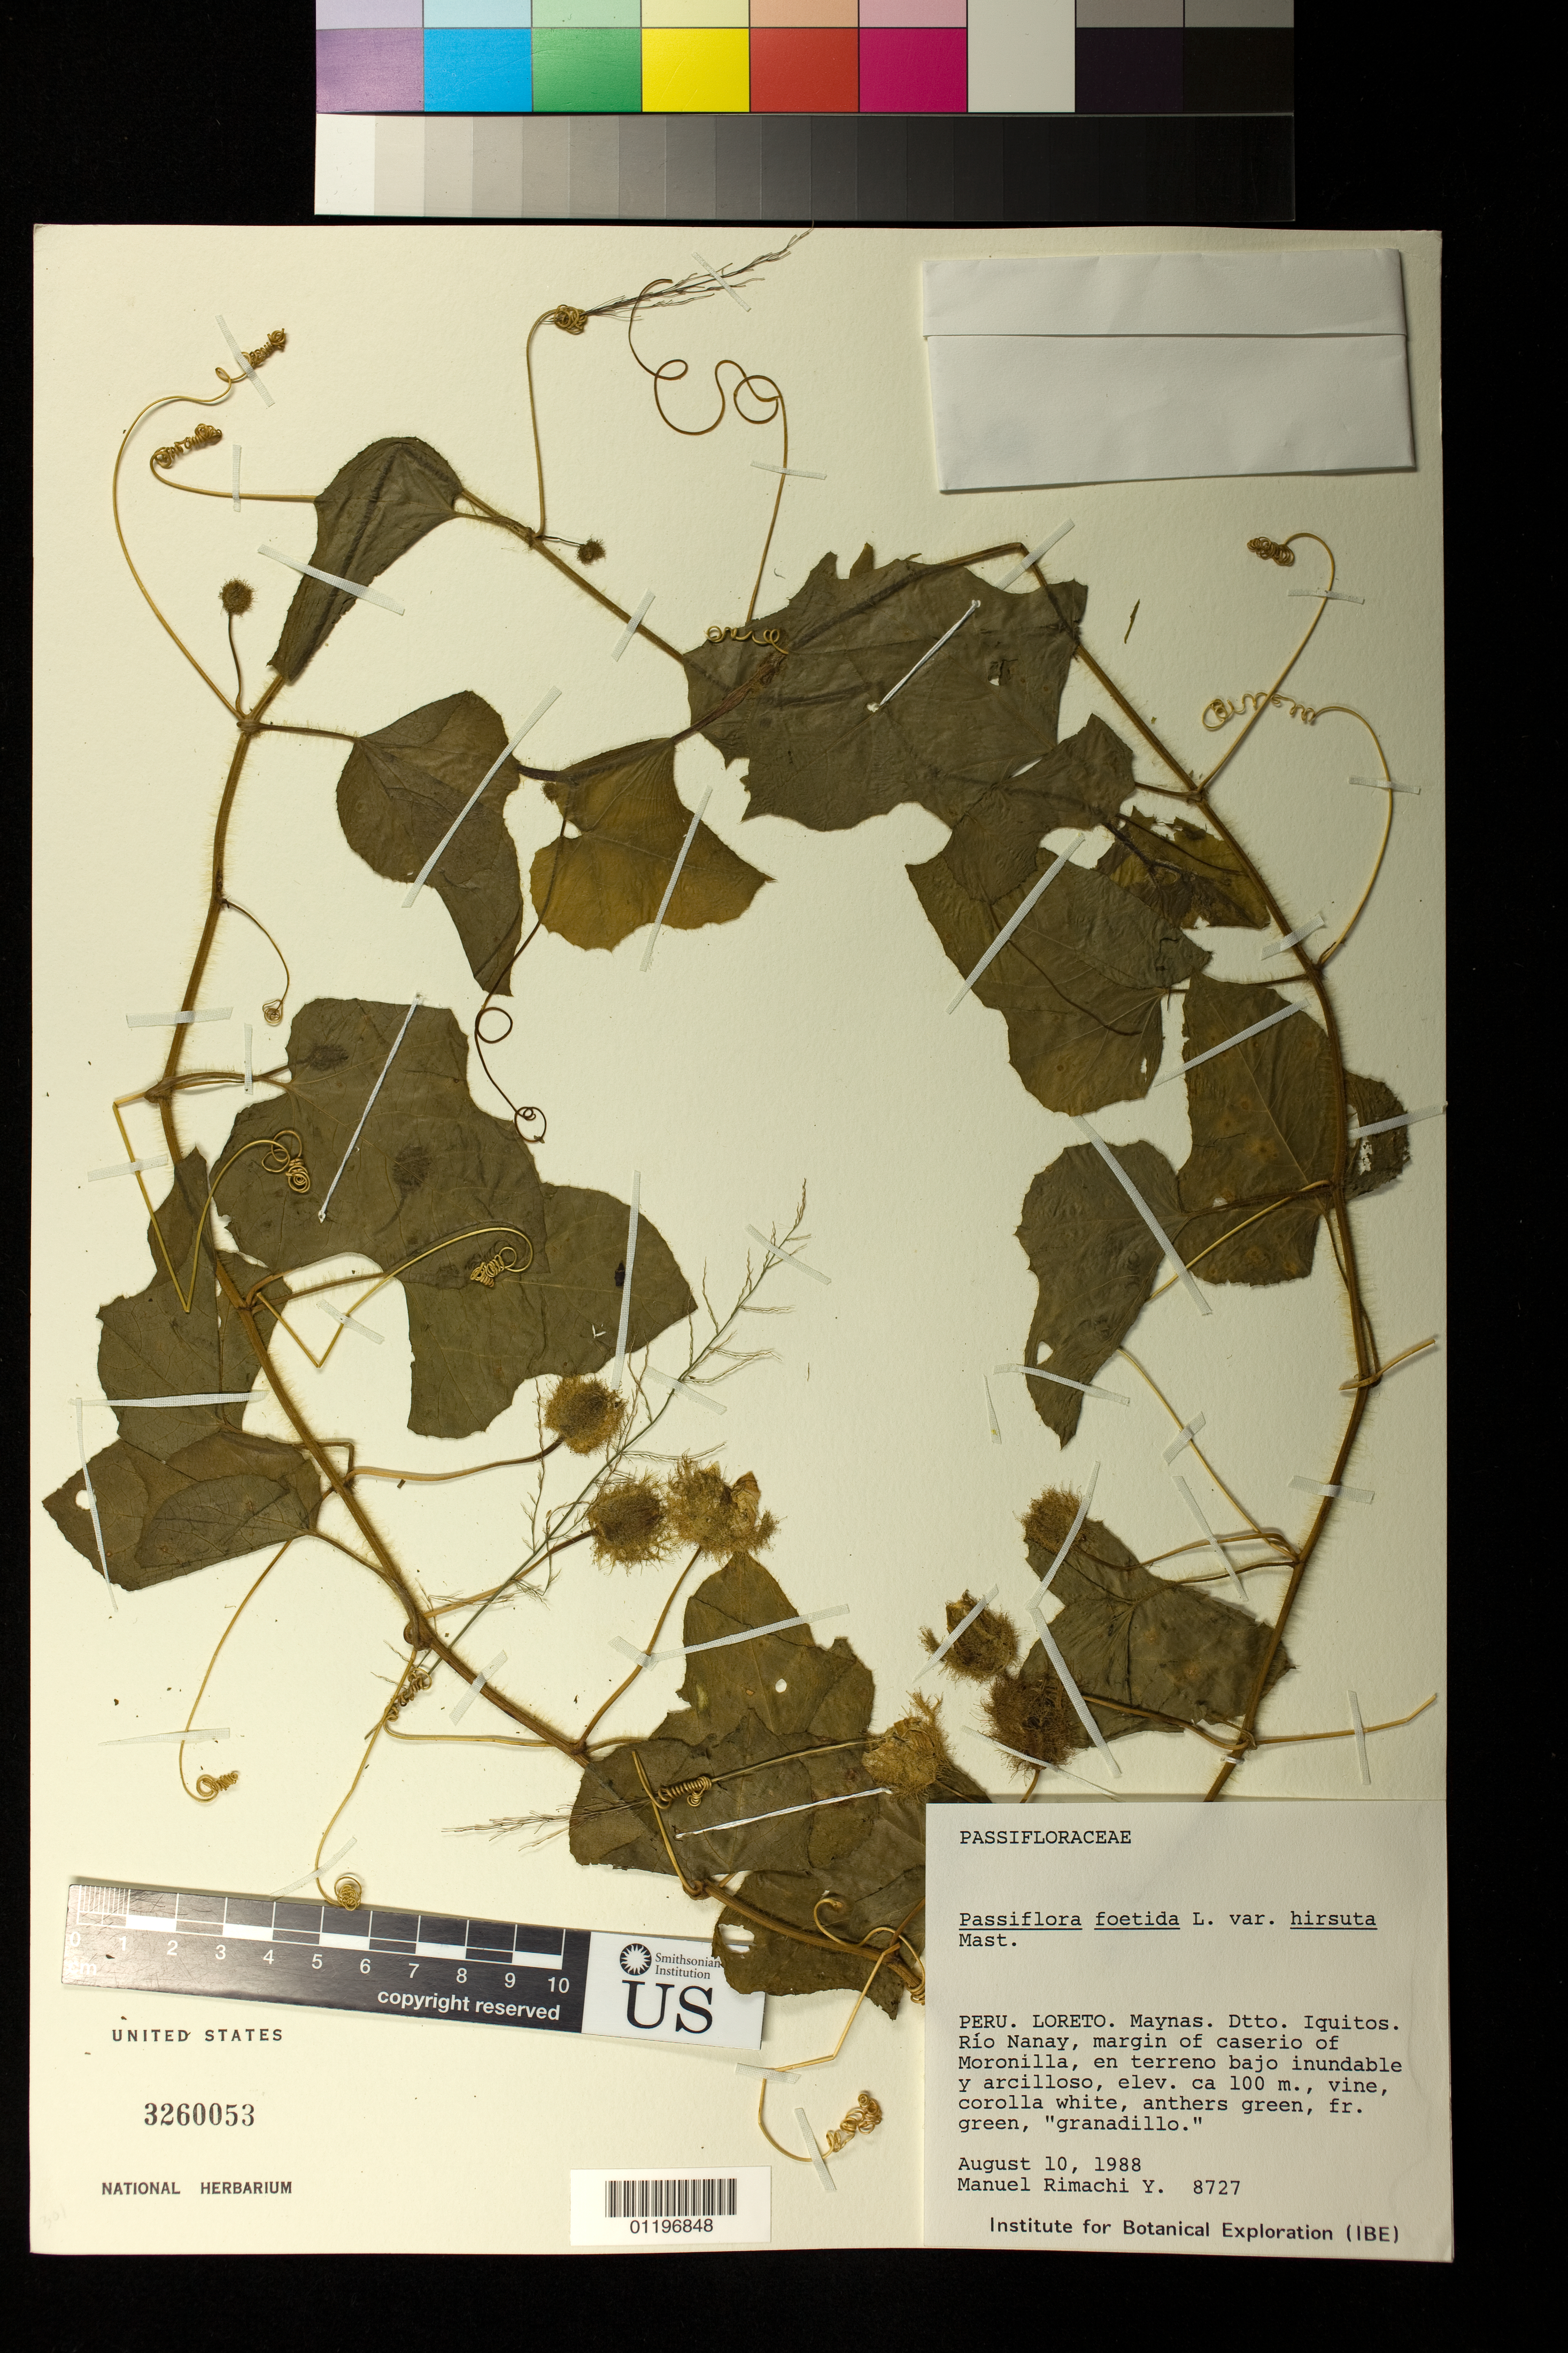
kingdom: Plantae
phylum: Tracheophyta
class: Magnoliopsida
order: Malpighiales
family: Passifloraceae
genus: Passiflora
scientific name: Passiflora foetida var. hirsuta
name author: (L.) Mast.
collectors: M. Rimachi Y.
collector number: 8727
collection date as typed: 08 Oct 1988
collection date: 1988-10-08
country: Peru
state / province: Loreto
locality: Maynas. Dtto. Iquitos. Río Nanay, margin of caserio of Moronilla, en terreno bajo inundable y arcilloso...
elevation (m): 100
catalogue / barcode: US 3260053